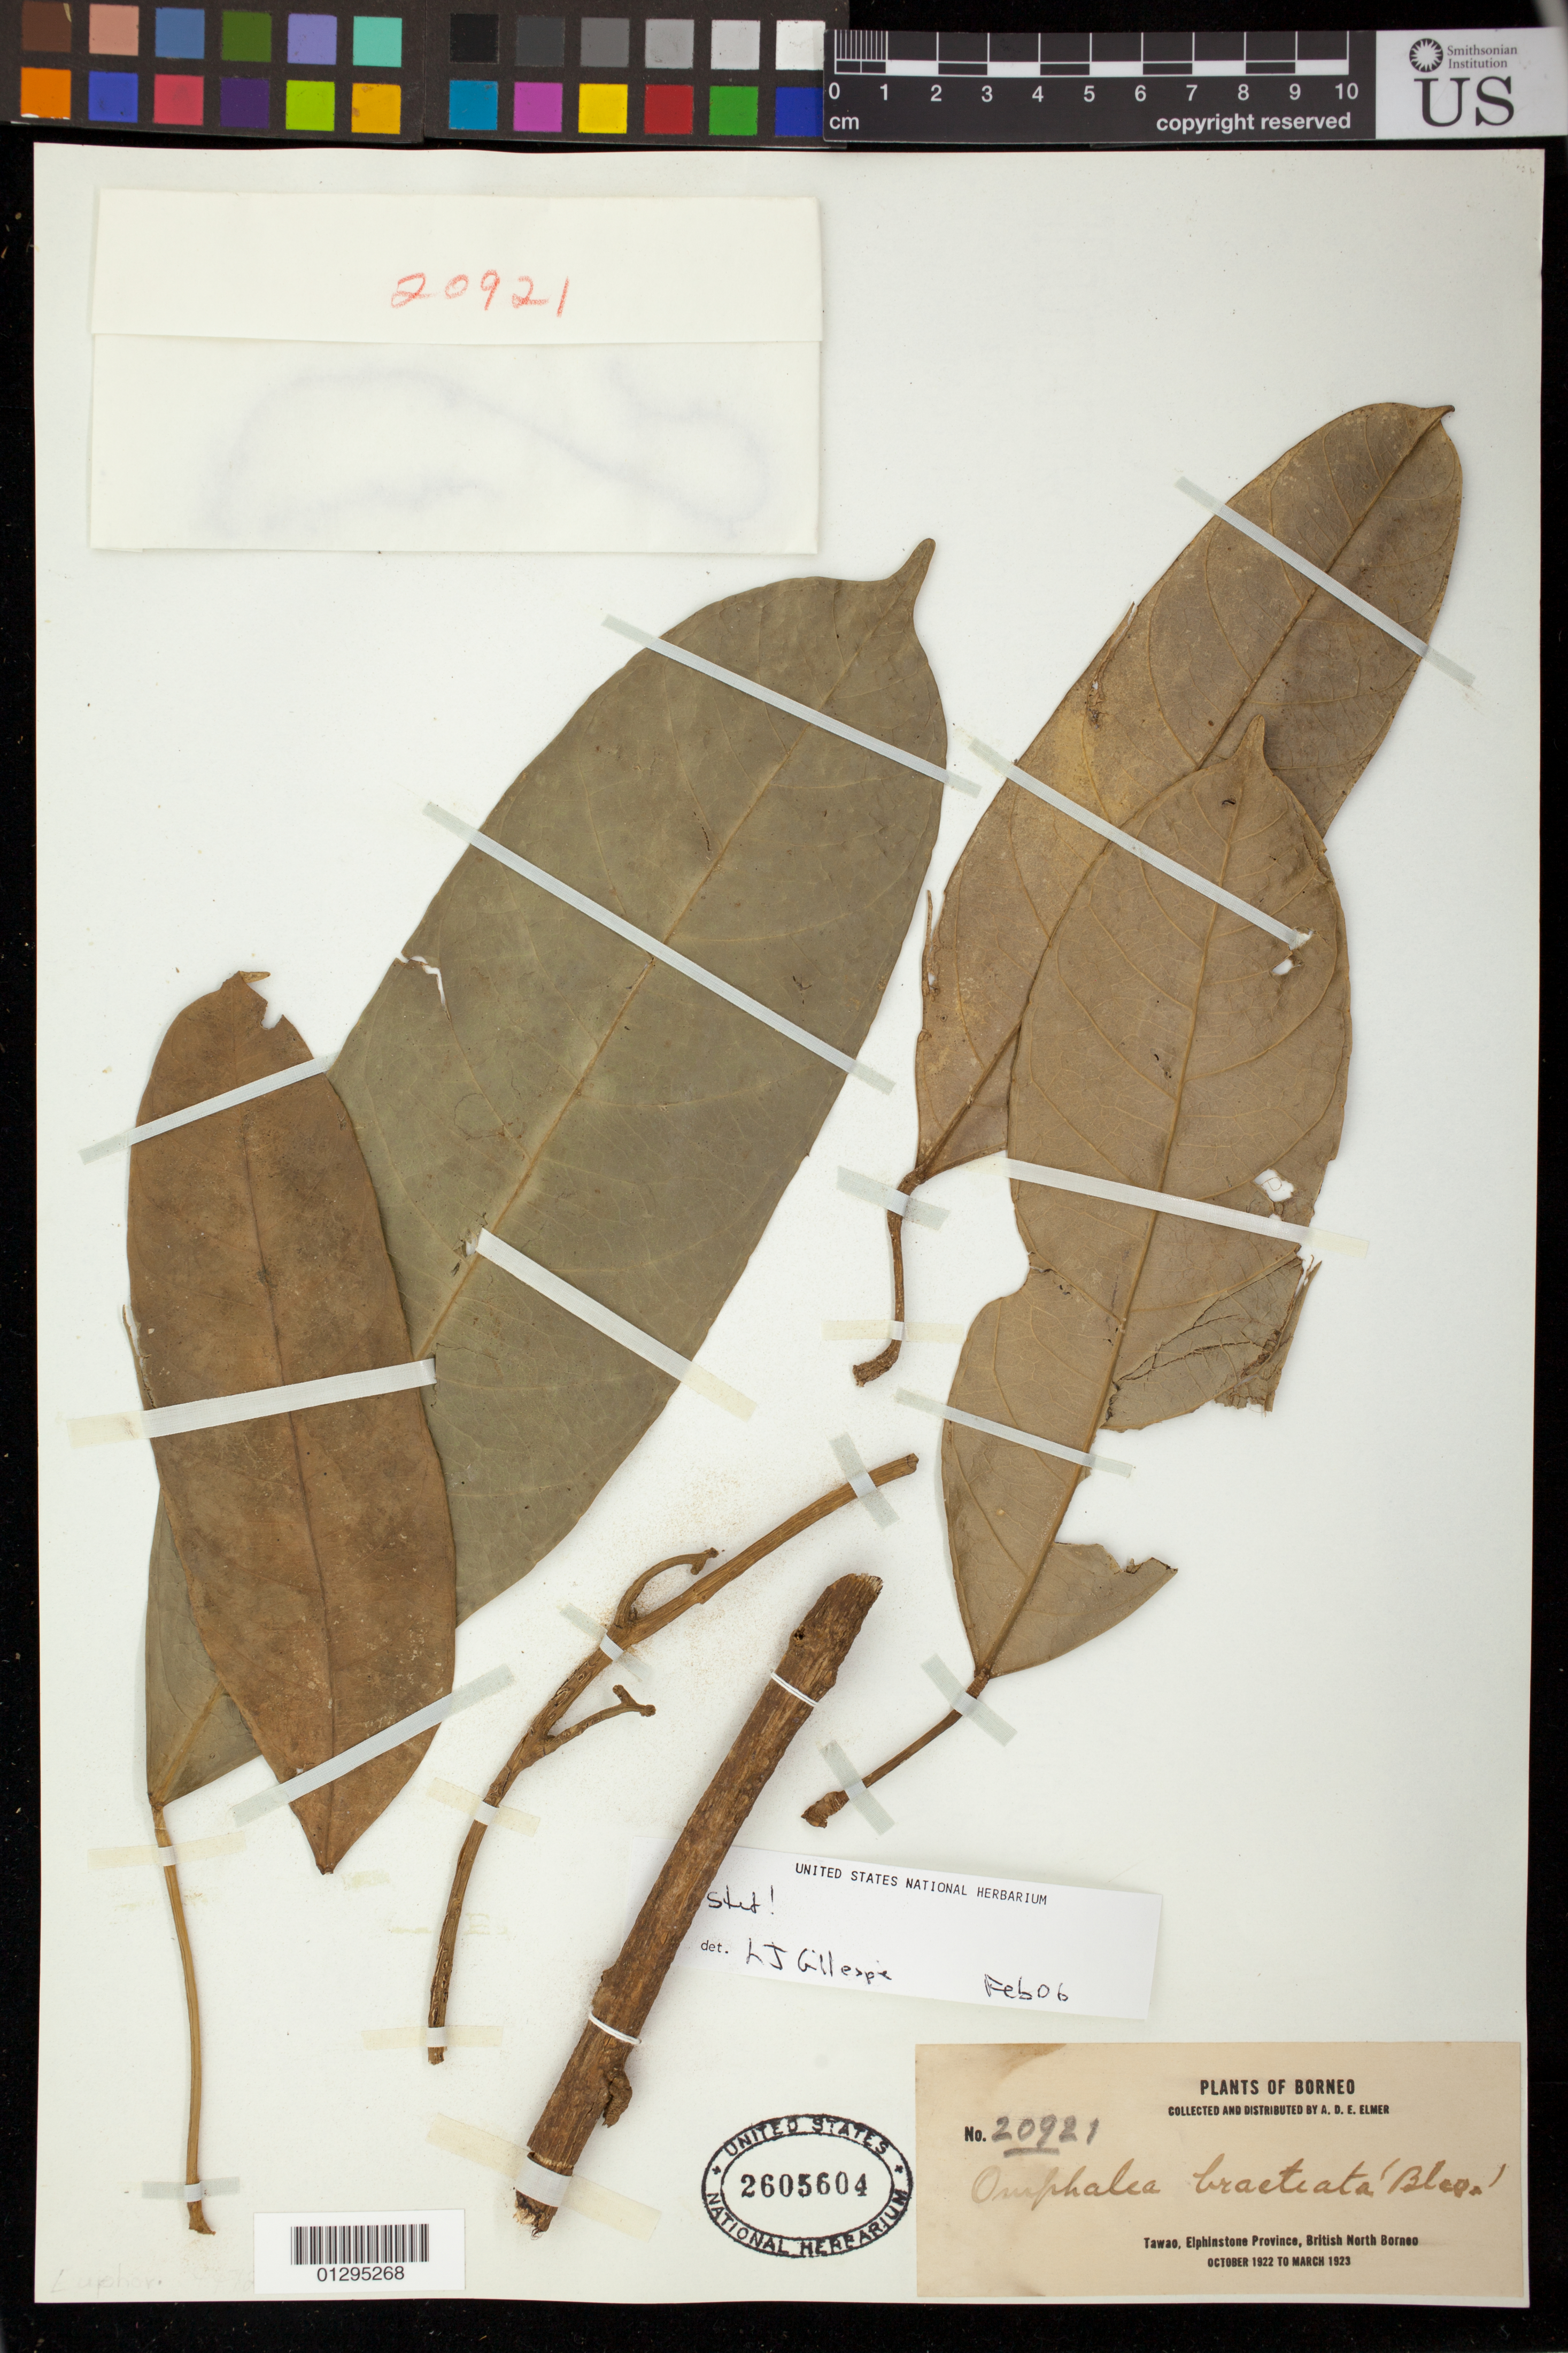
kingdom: Plantae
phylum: Tracheophyta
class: Magnoliopsida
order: Malpighiales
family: Euphorbiaceae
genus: Omphalea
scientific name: Omphalea bracteata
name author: (Blanco) Merr.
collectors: A. D. E. Elmer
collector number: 20921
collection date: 1922-10/1923-03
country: Malaysia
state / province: Sabah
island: Borneo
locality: Tawao, Elphinstone Province, British North Borneo.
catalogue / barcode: US 2605604